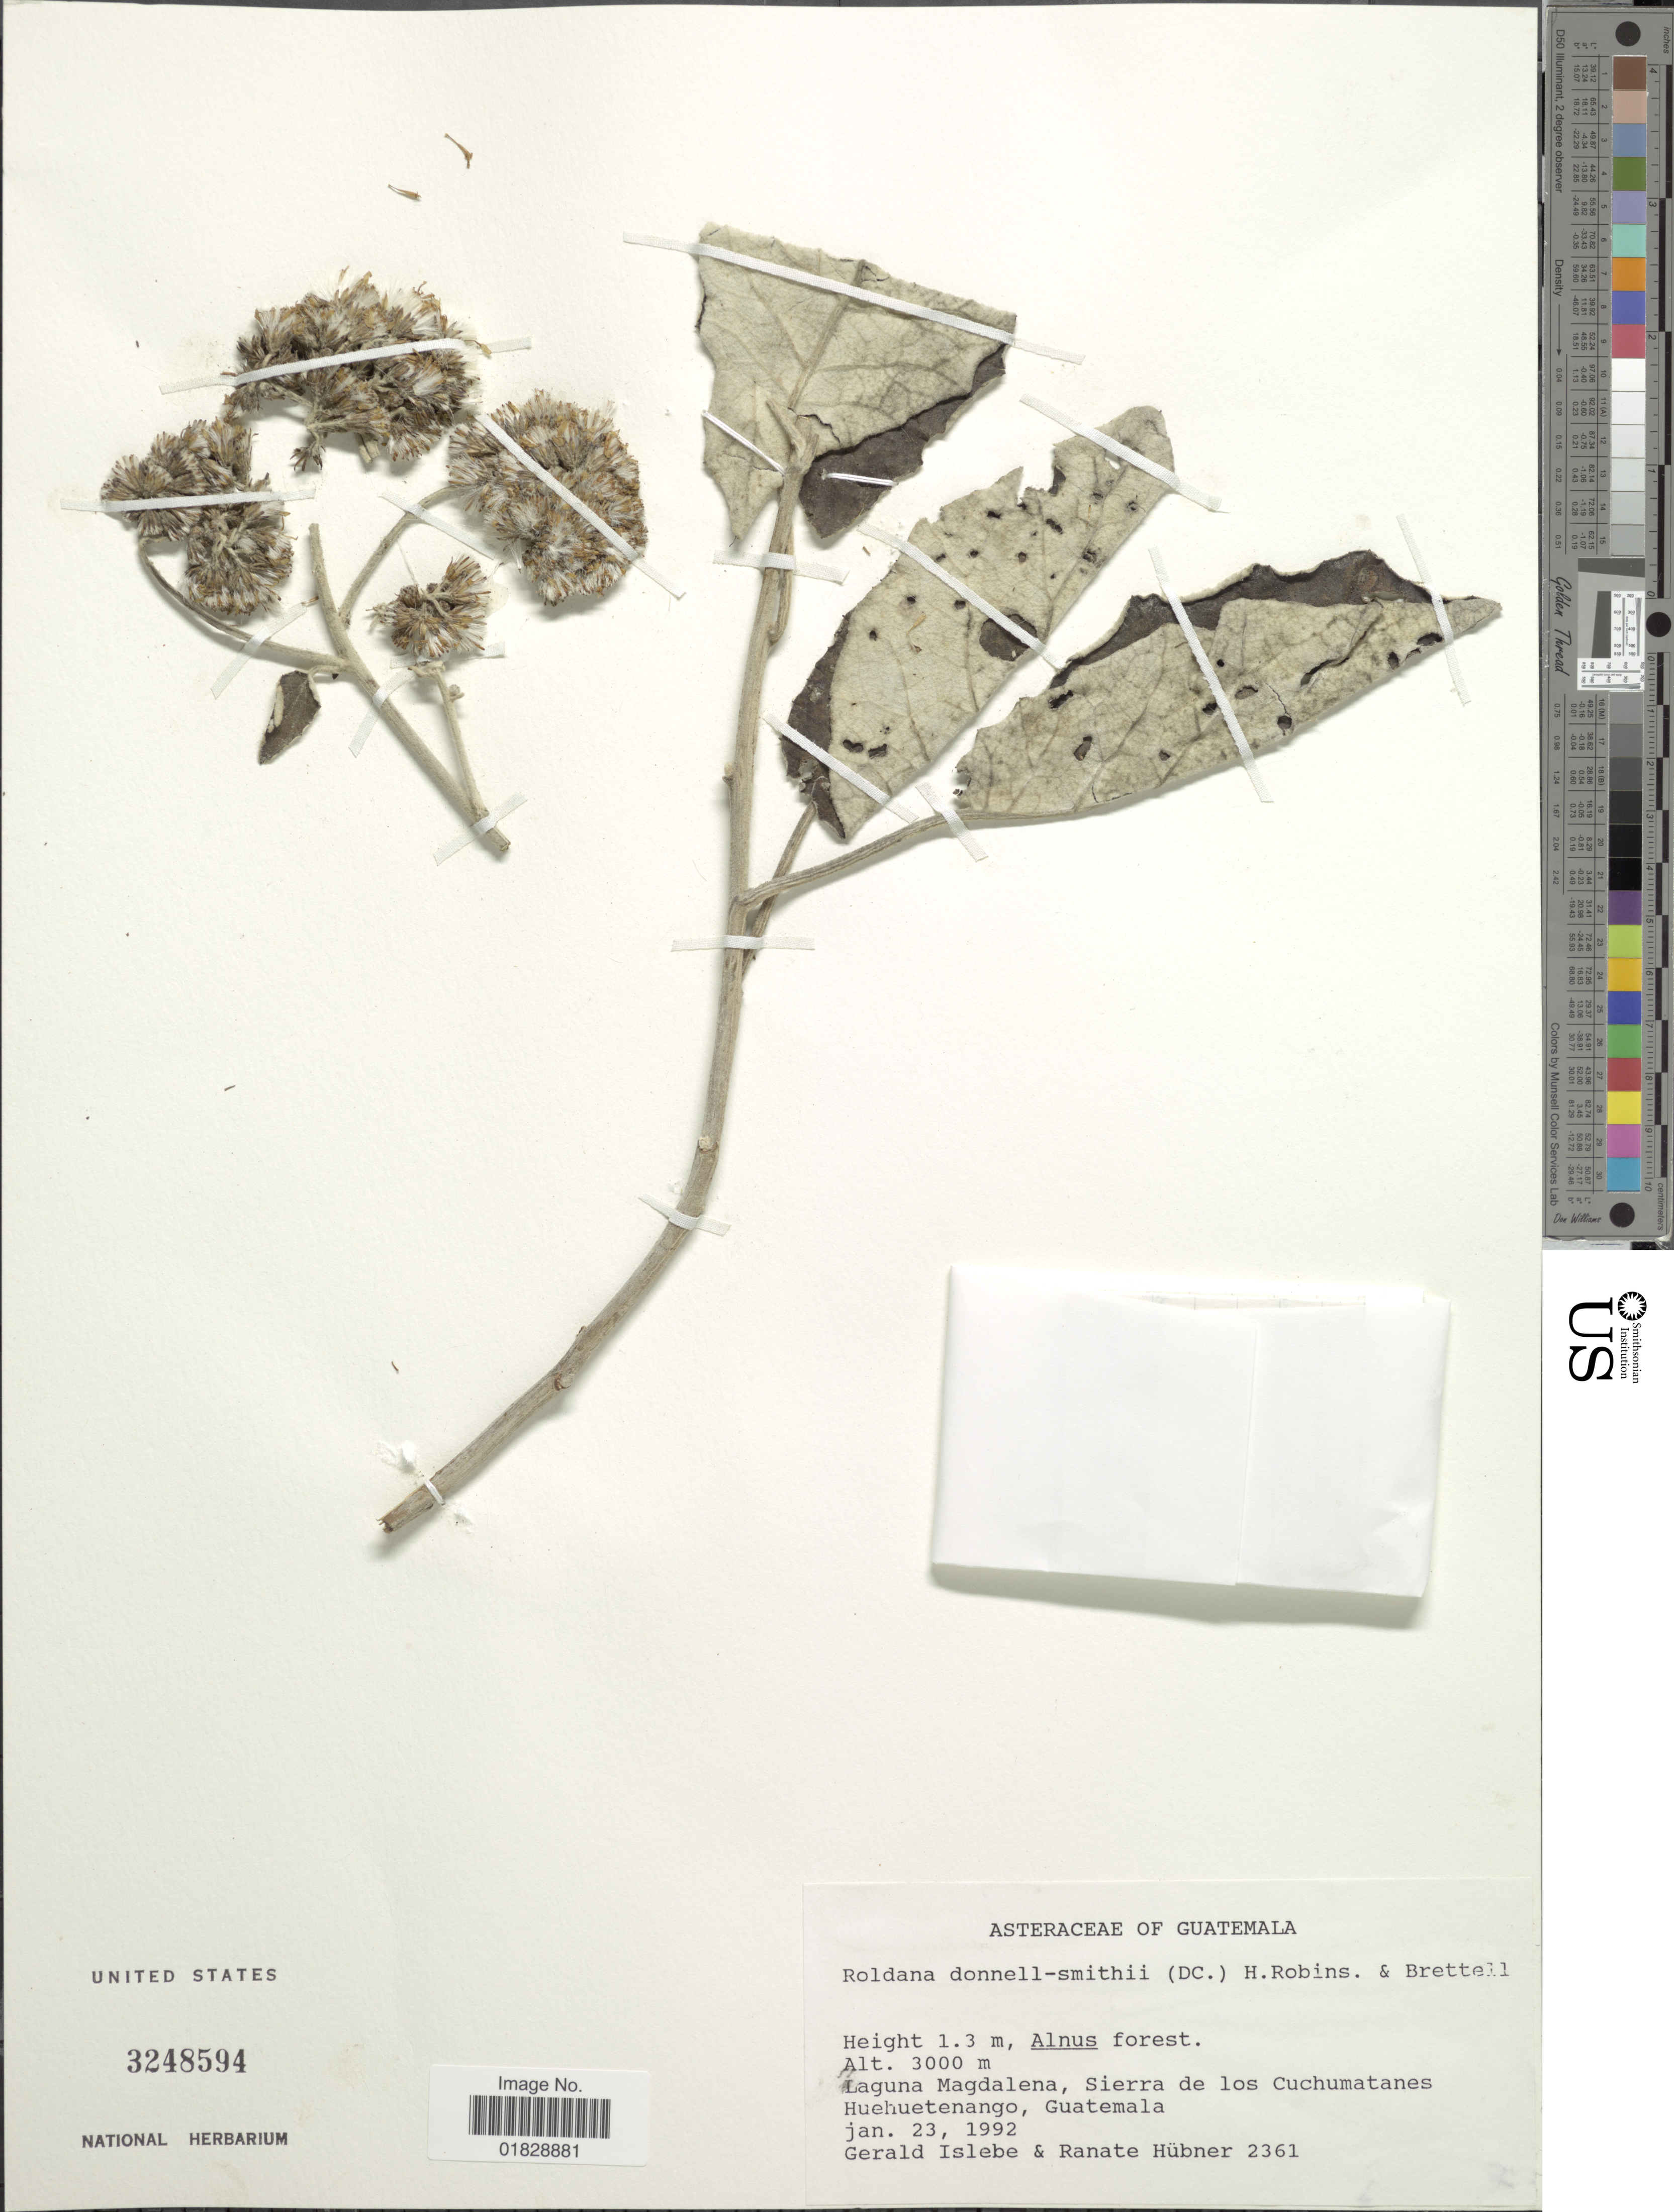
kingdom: Plantae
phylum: Tracheophyta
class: Magnoliopsida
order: Asterales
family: Asteraceae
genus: Roldana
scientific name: Roldana donnell-smithii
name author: (J.M. Coult.) H. Rob. & Brettell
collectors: G. Islebe & R. Hubner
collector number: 2361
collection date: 1992-01-23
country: Guatemala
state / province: Huehuetenango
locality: Laguna Magdalena, Sierra de los Cuchumatanes Huehuetenango, Guatemala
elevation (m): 3000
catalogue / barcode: US 3248594